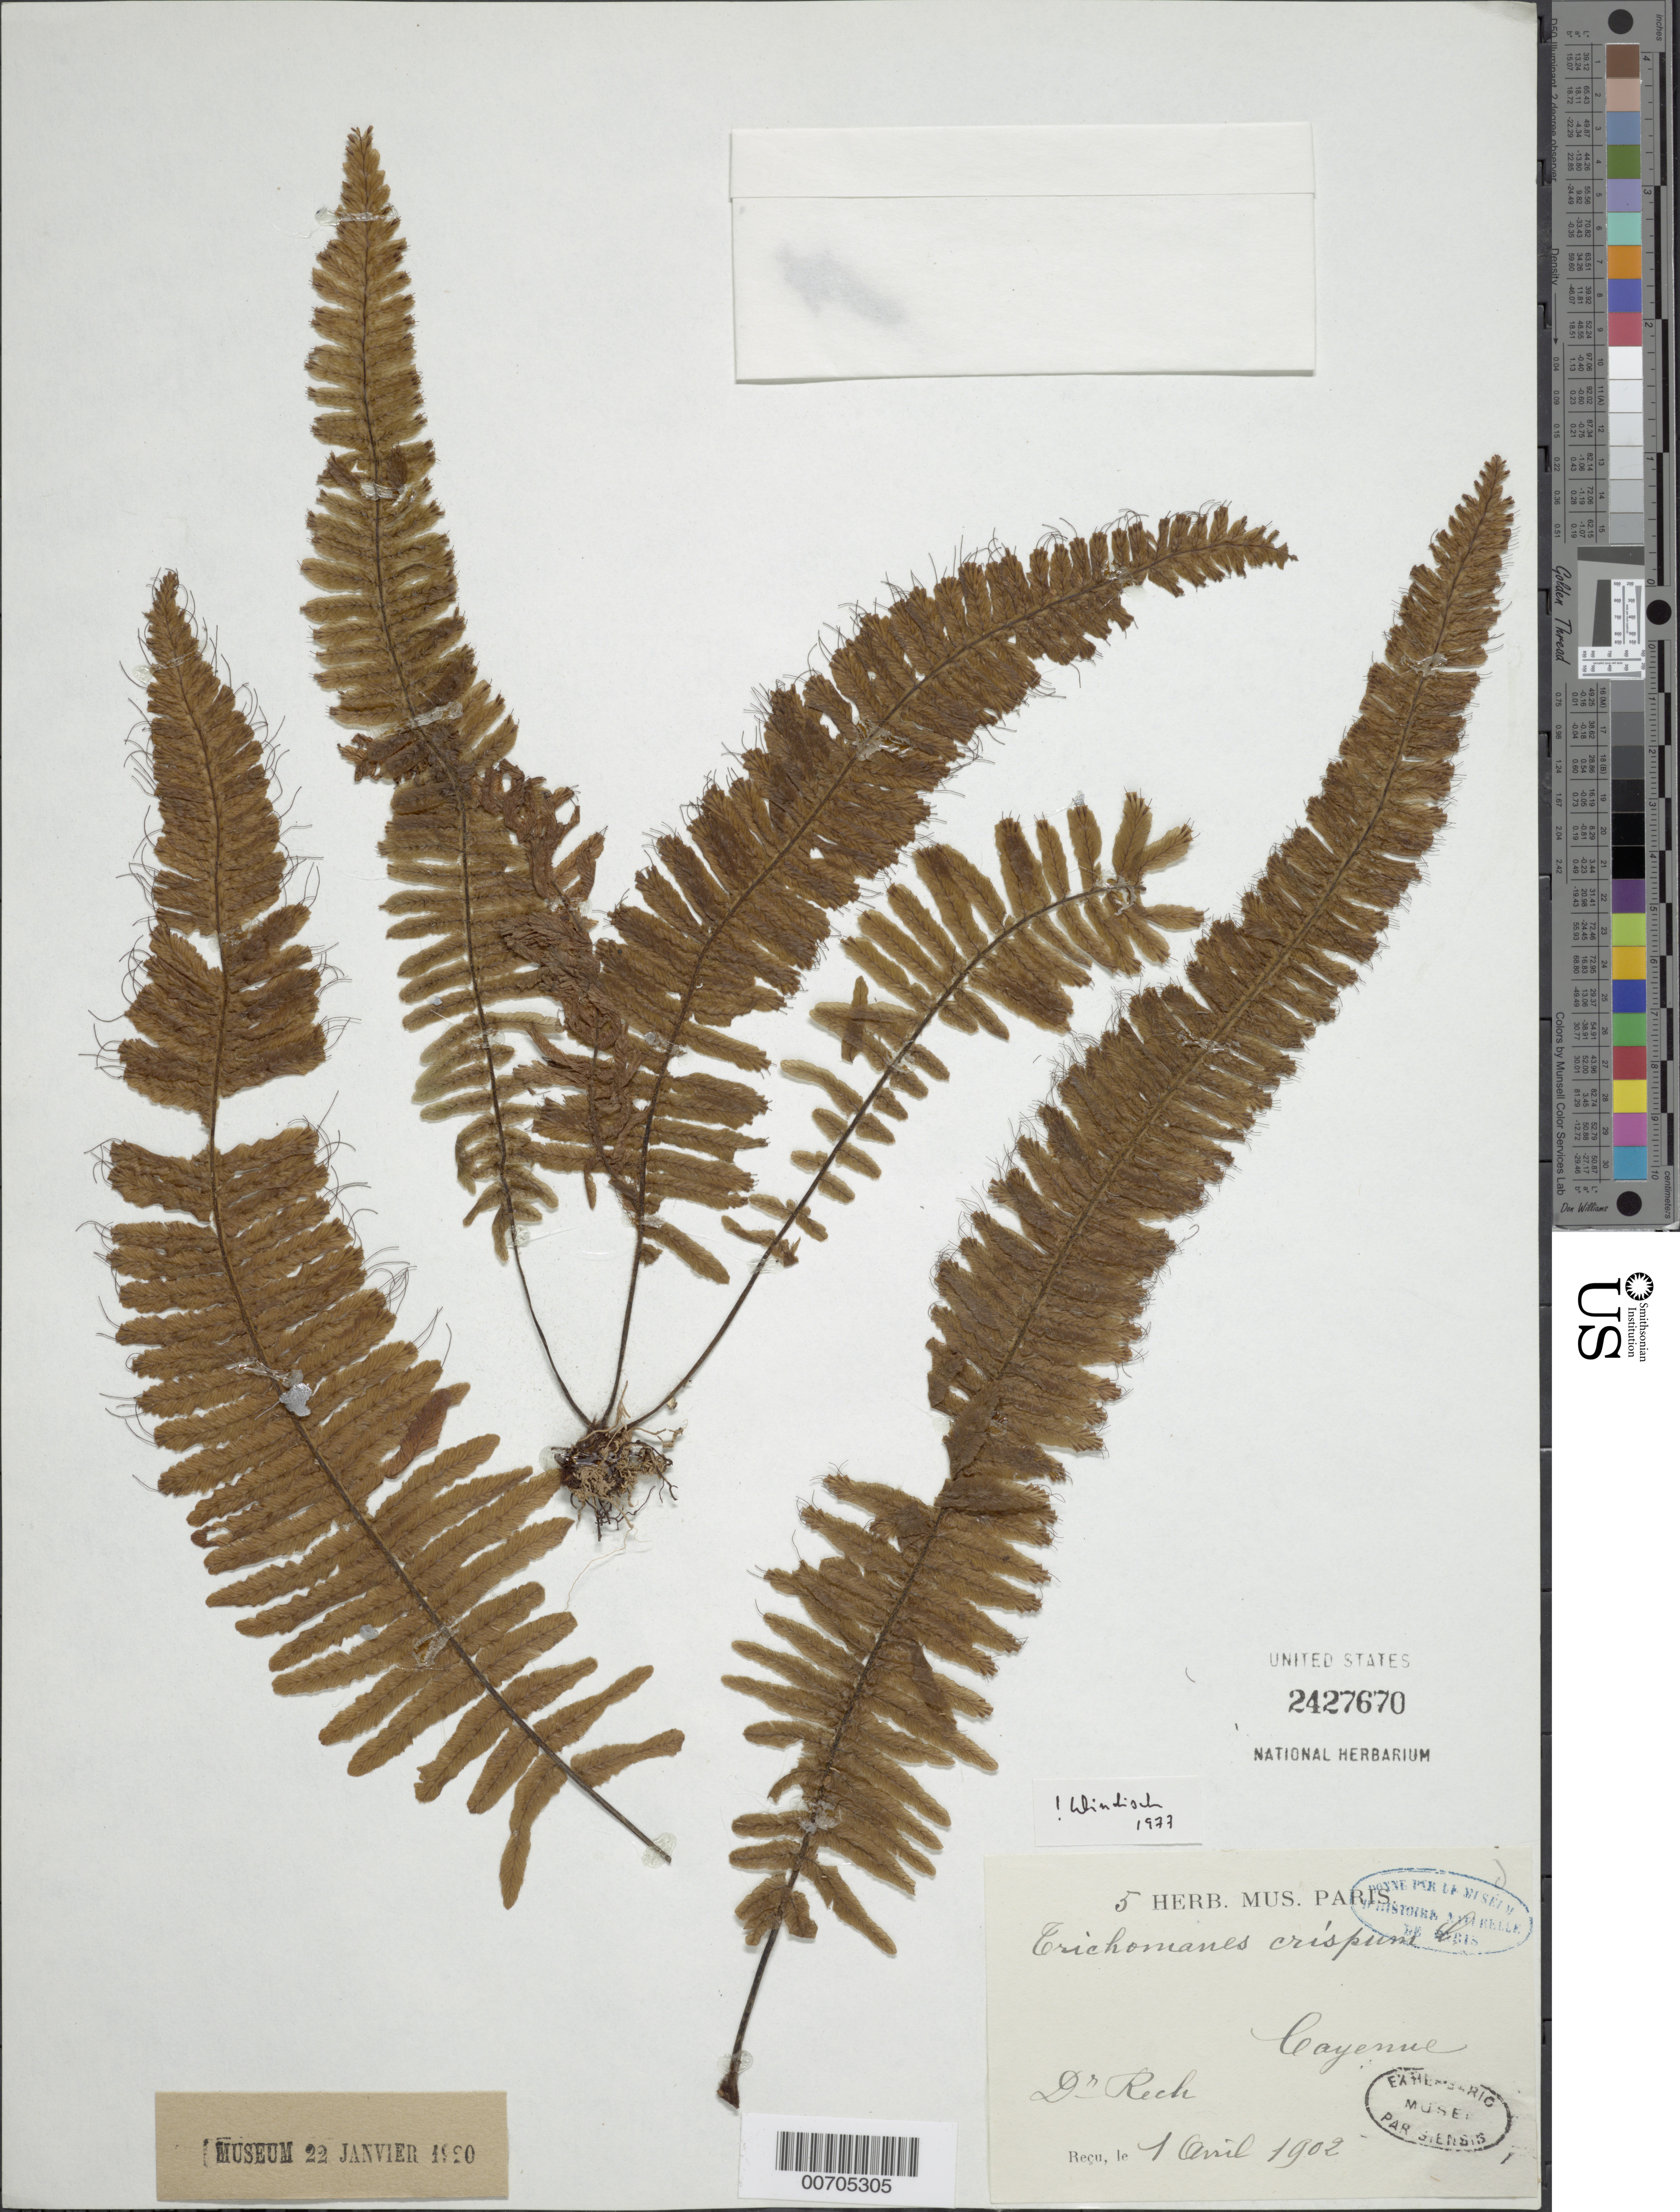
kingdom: Plantae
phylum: Tracheophyta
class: Polypodiopsida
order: Hymenophyllales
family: Hymenophyllaceae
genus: Trichomanes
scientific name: Trichomanes crispum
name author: L.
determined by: Windisch, Paulo Guenter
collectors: Rech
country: French Guiana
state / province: Cayenne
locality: Cayenne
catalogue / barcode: US 2427670